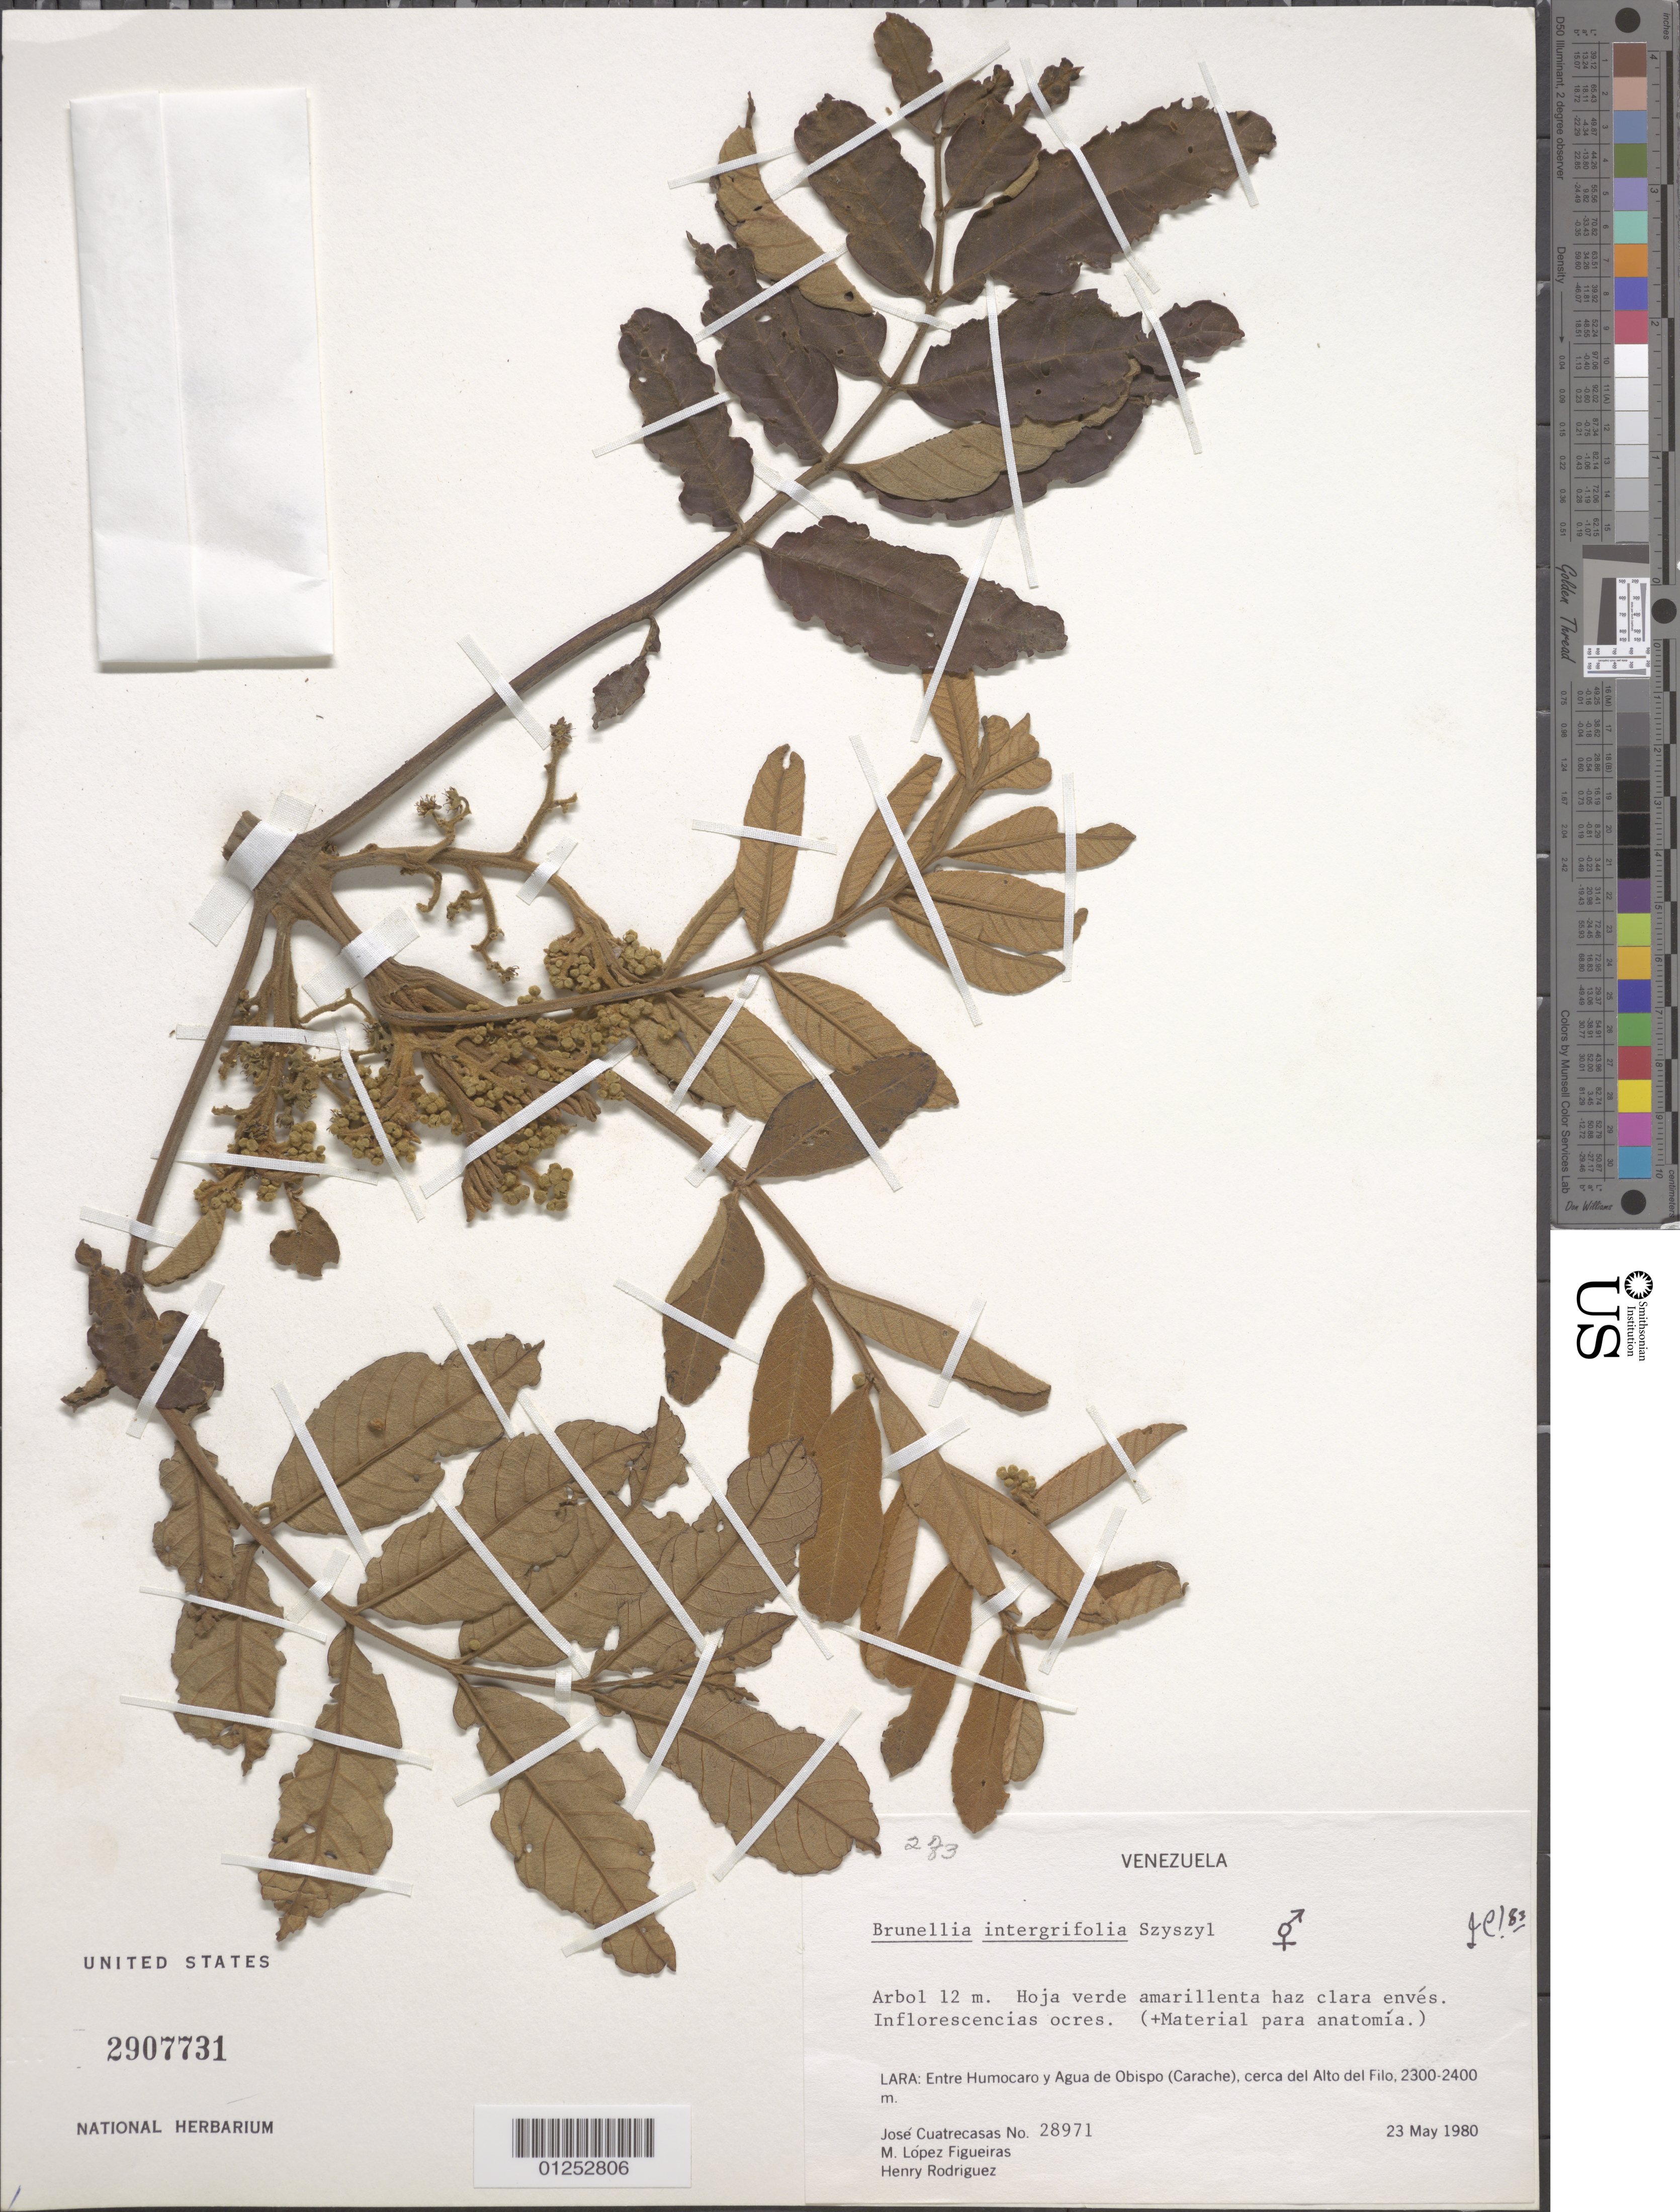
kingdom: Plantae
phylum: Tracheophyta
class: Magnoliopsida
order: Oxalidales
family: Brunelliaceae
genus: Brunellia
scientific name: Brunellia integrifolia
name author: Szyszyl.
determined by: Cuatrecasas, J.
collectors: J. Cuatrecasas, M. López Figueiras & H. Rodriguez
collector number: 28971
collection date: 1980-05-23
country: Venezuela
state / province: Lara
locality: Entre Humocaro y Agua de Obispo (Carache), cerca del Alto del Filo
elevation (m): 2300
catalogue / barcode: US 2907731